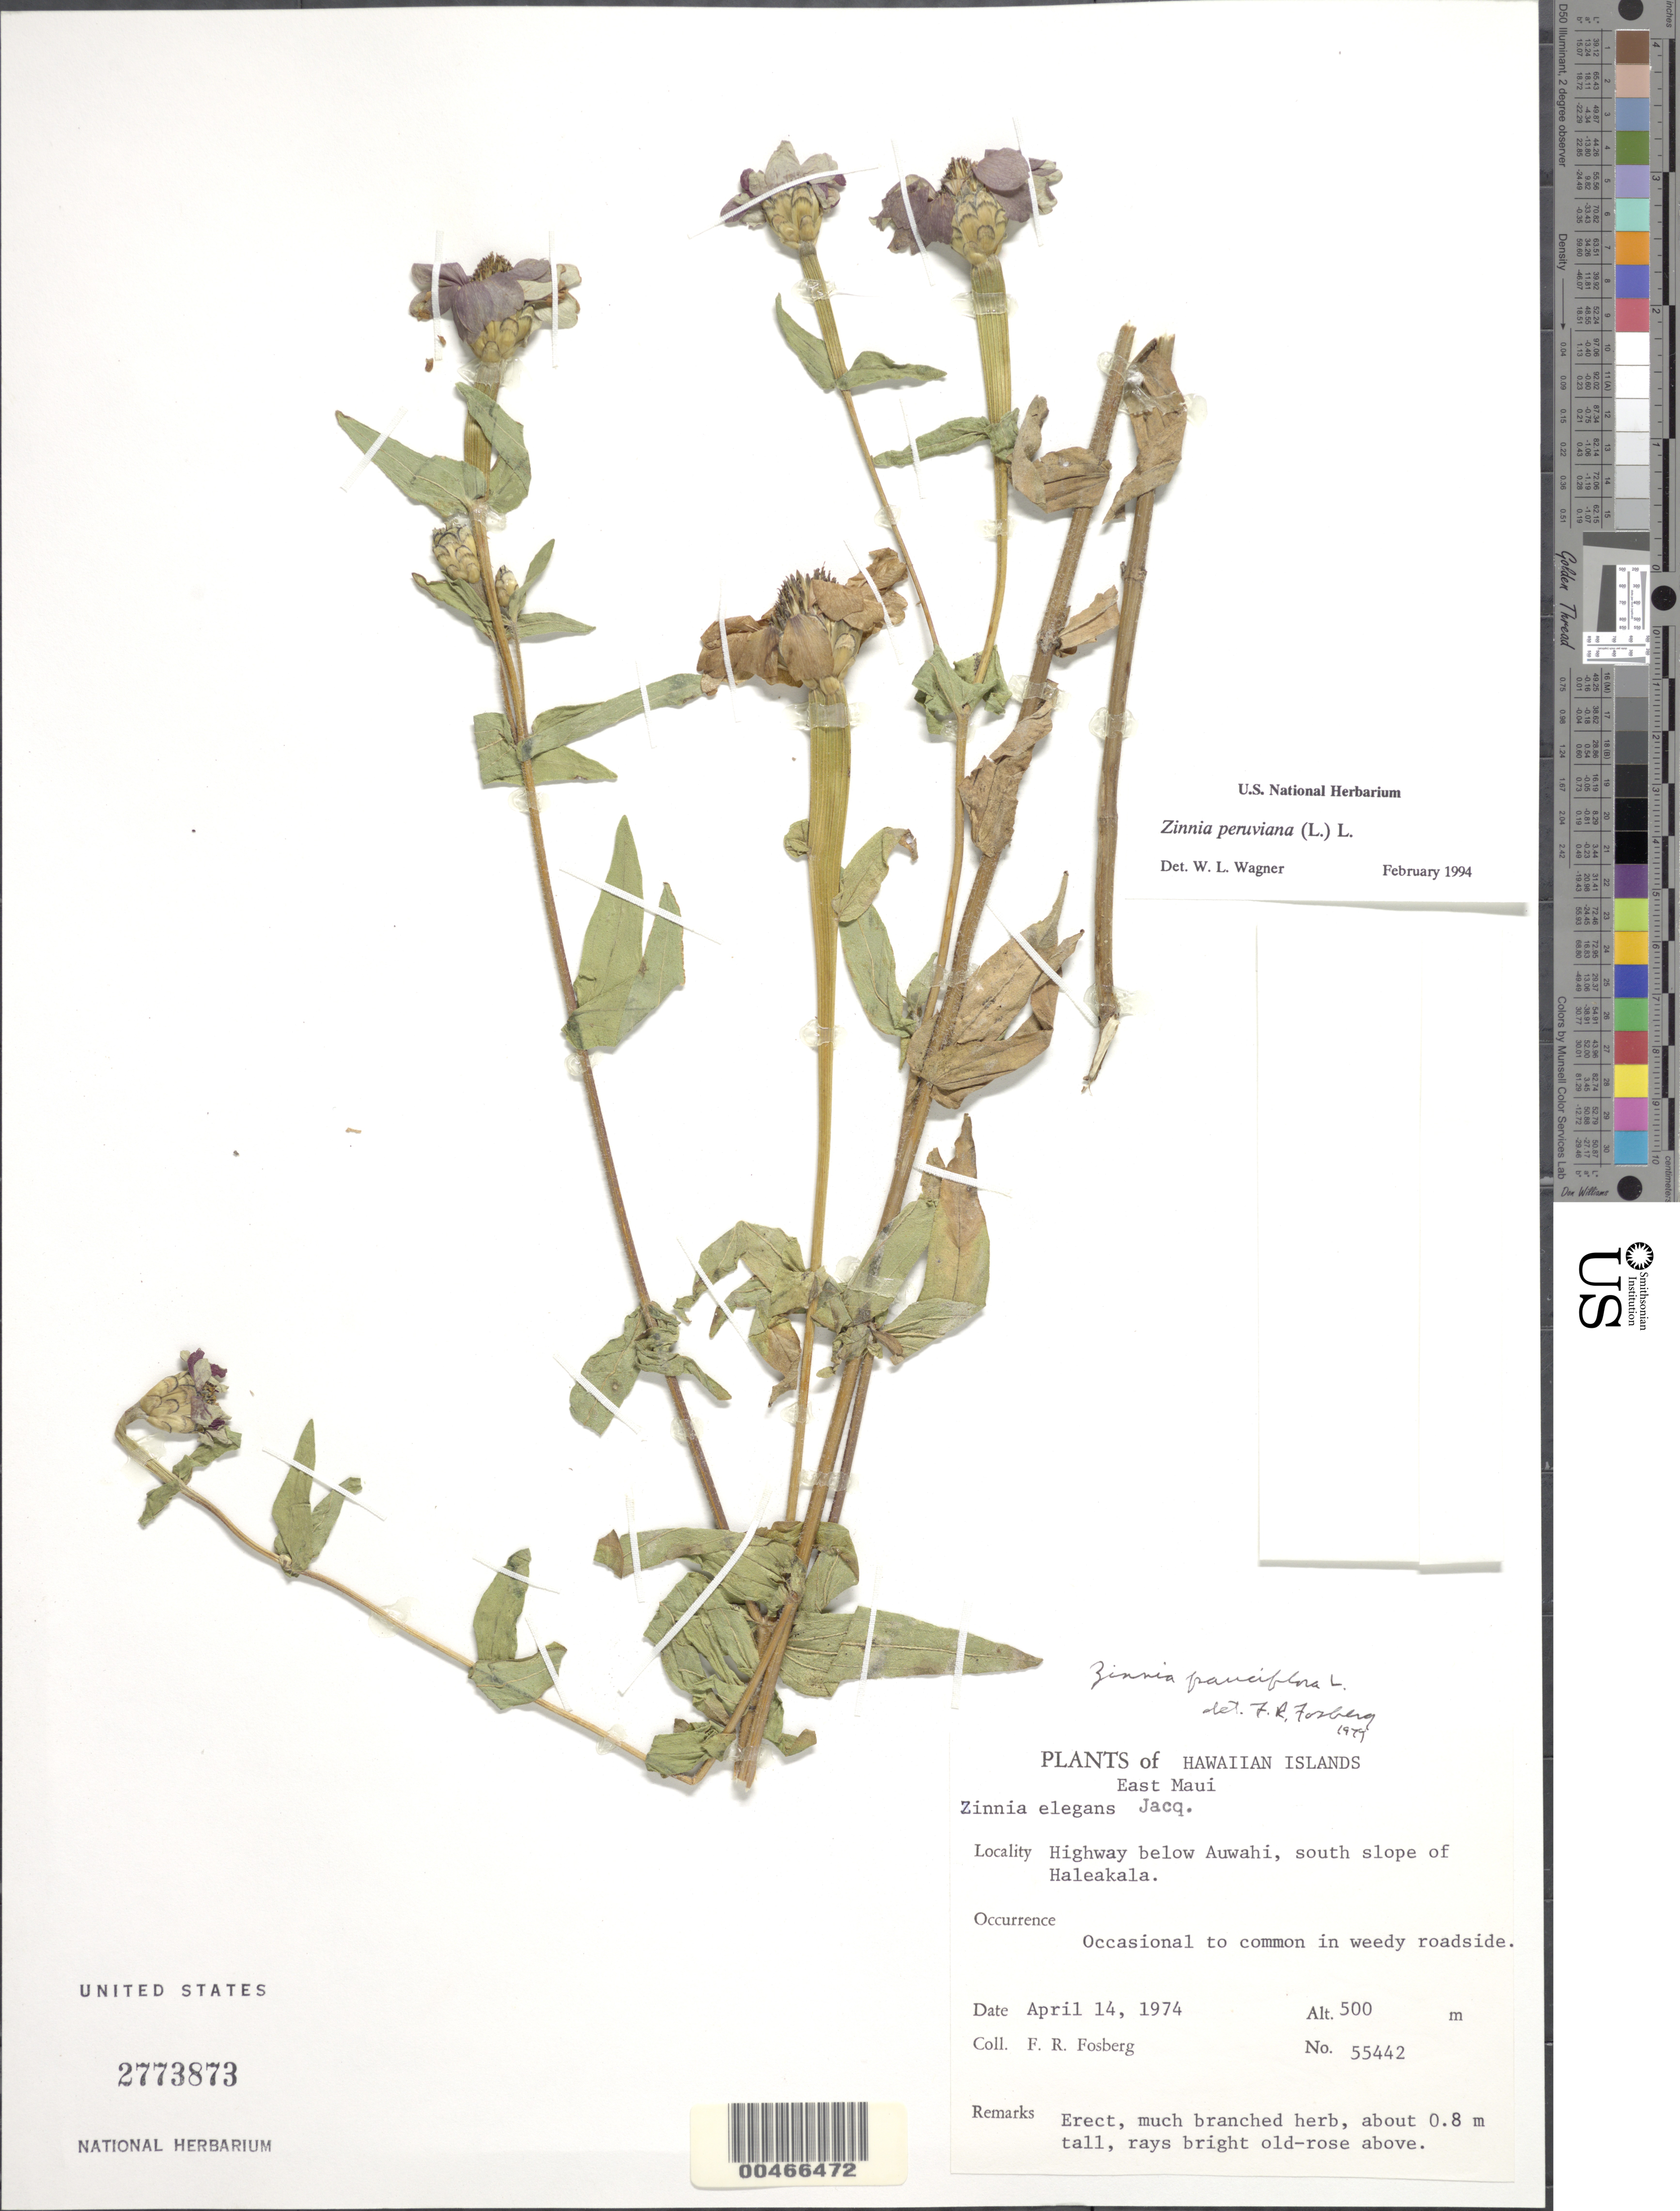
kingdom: Plantae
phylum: Tracheophyta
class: Magnoliopsida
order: Asterales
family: Asteraceae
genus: Zinnia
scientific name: Zinnia peruviana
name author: (L.) L.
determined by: Wagner, W. L., (BOT), Smithsonian Institution - National Museum of Natural History (UNITED STATES)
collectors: F. R. Fosberg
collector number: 55442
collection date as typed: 14 Apr 1974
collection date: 1974-04-14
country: United States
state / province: Hawaii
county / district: Maui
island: Maui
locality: Highway below Auwahi, S slope of Haleakala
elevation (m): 500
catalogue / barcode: US 2773873